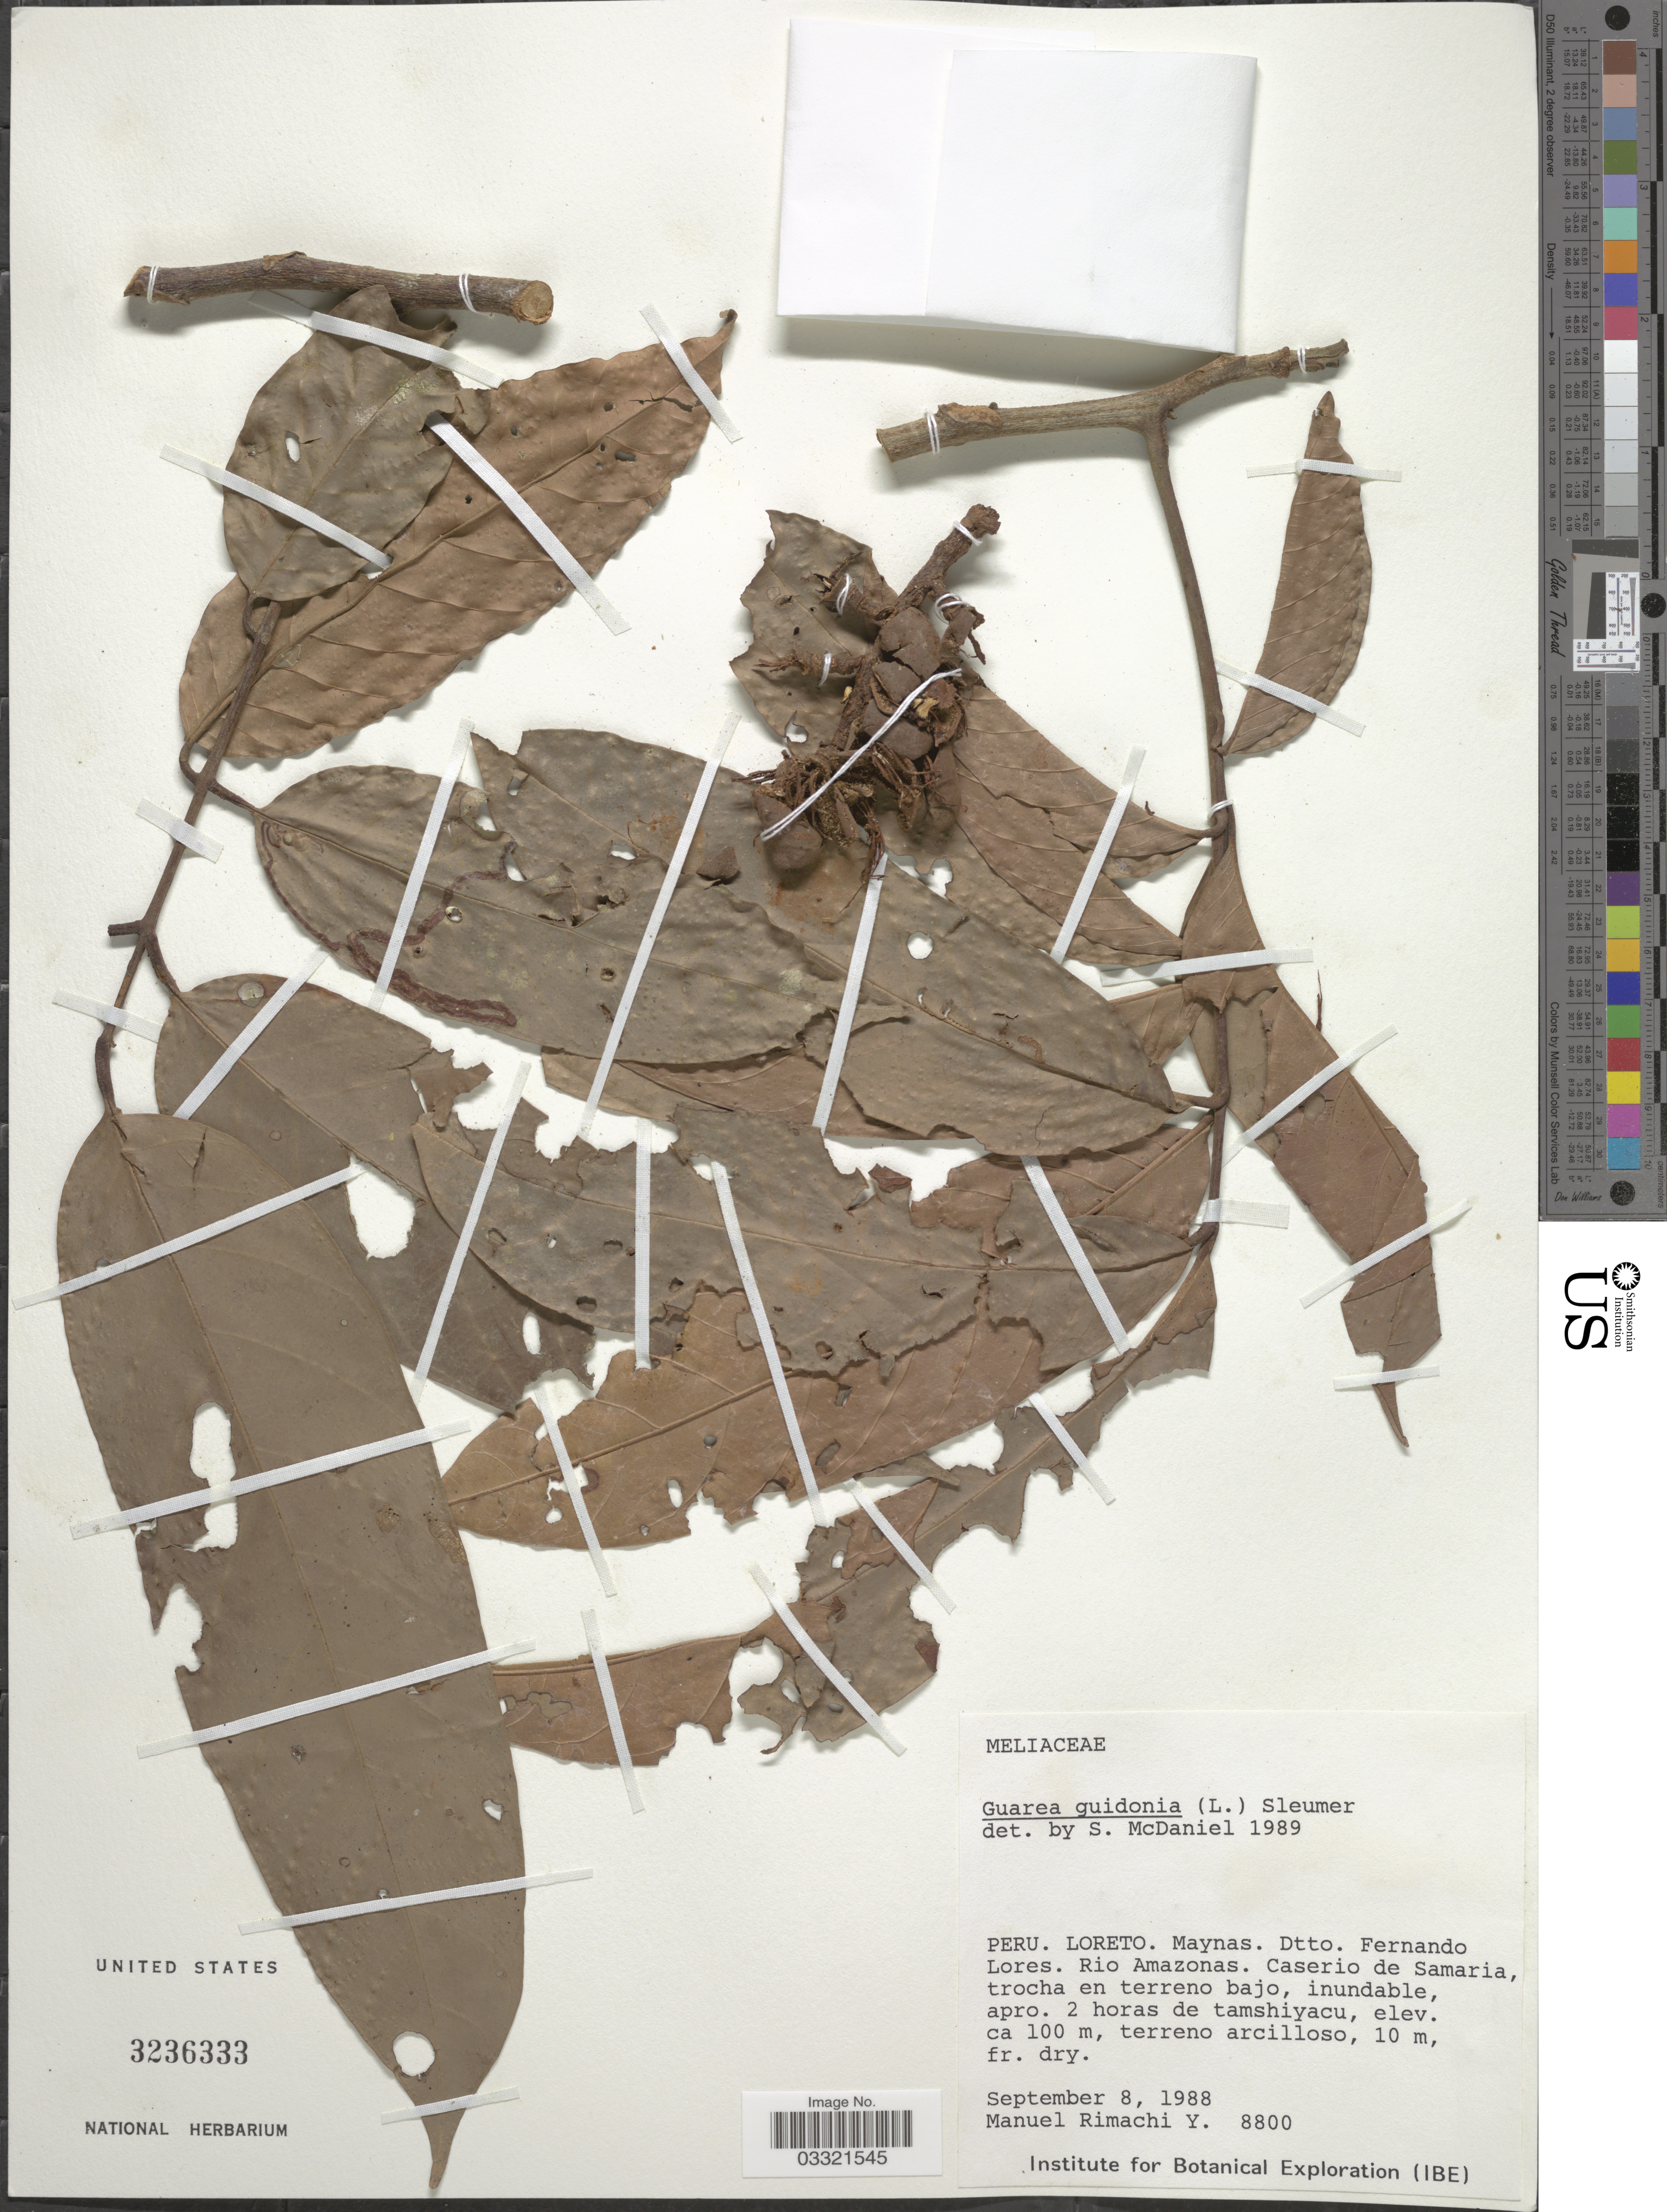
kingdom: Plantae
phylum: Tracheophyta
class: Magnoliopsida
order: Sapindales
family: Meliaceae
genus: Guarea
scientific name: Guarea guidonia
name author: (L.) Sleumer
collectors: M. Rimachi Y.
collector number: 8800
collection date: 1988-09-08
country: Peru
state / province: Loreto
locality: Maynas. Dtto. Fernando Lores. Rio Amazonas. Caserio de Samaria, trocha en terreno bajo.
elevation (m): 10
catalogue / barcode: US 3236333